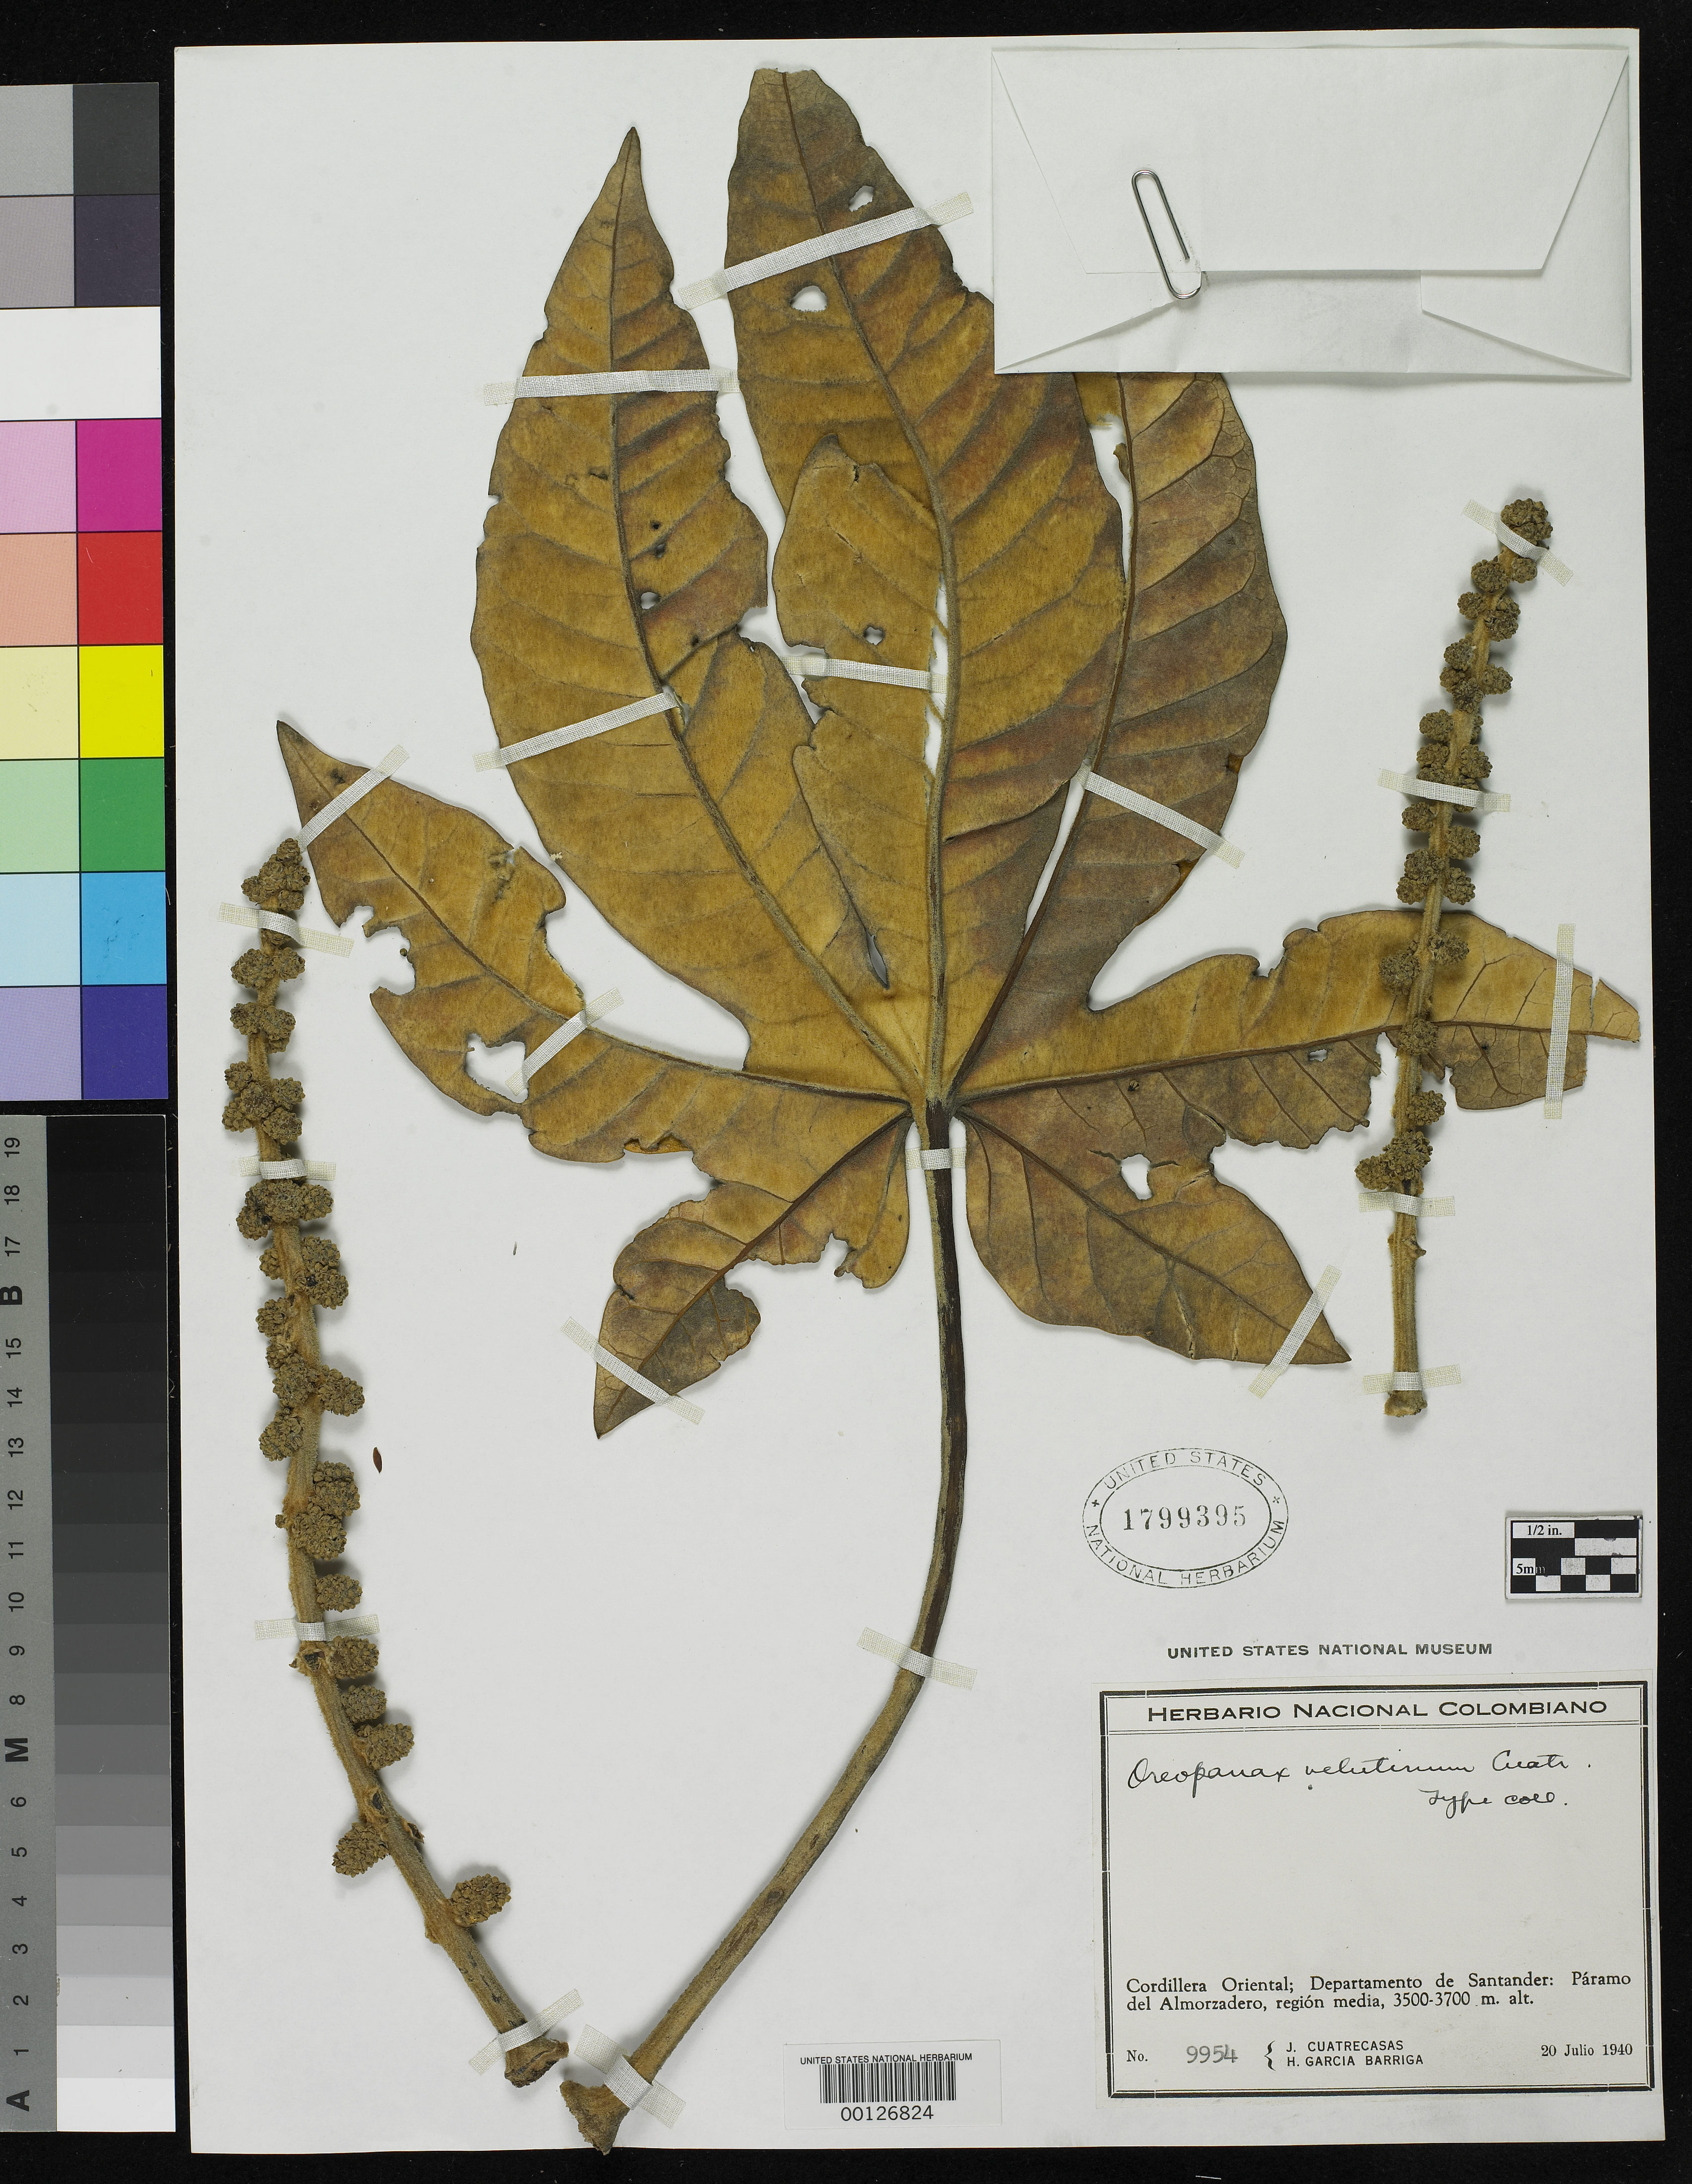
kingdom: Plantae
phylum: Tracheophyta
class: Magnoliopsida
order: Apiales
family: Araliaceae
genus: Oreopanax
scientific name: Oreopanax velutinus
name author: Cuatrec.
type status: Isotype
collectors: J. Cuatrecasas & H. García Barriga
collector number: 9954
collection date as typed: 20 Jul 1940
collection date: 1940-07-20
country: Colombia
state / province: Santander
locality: Paramo del Almorzadero.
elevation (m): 3500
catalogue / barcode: US 1799395